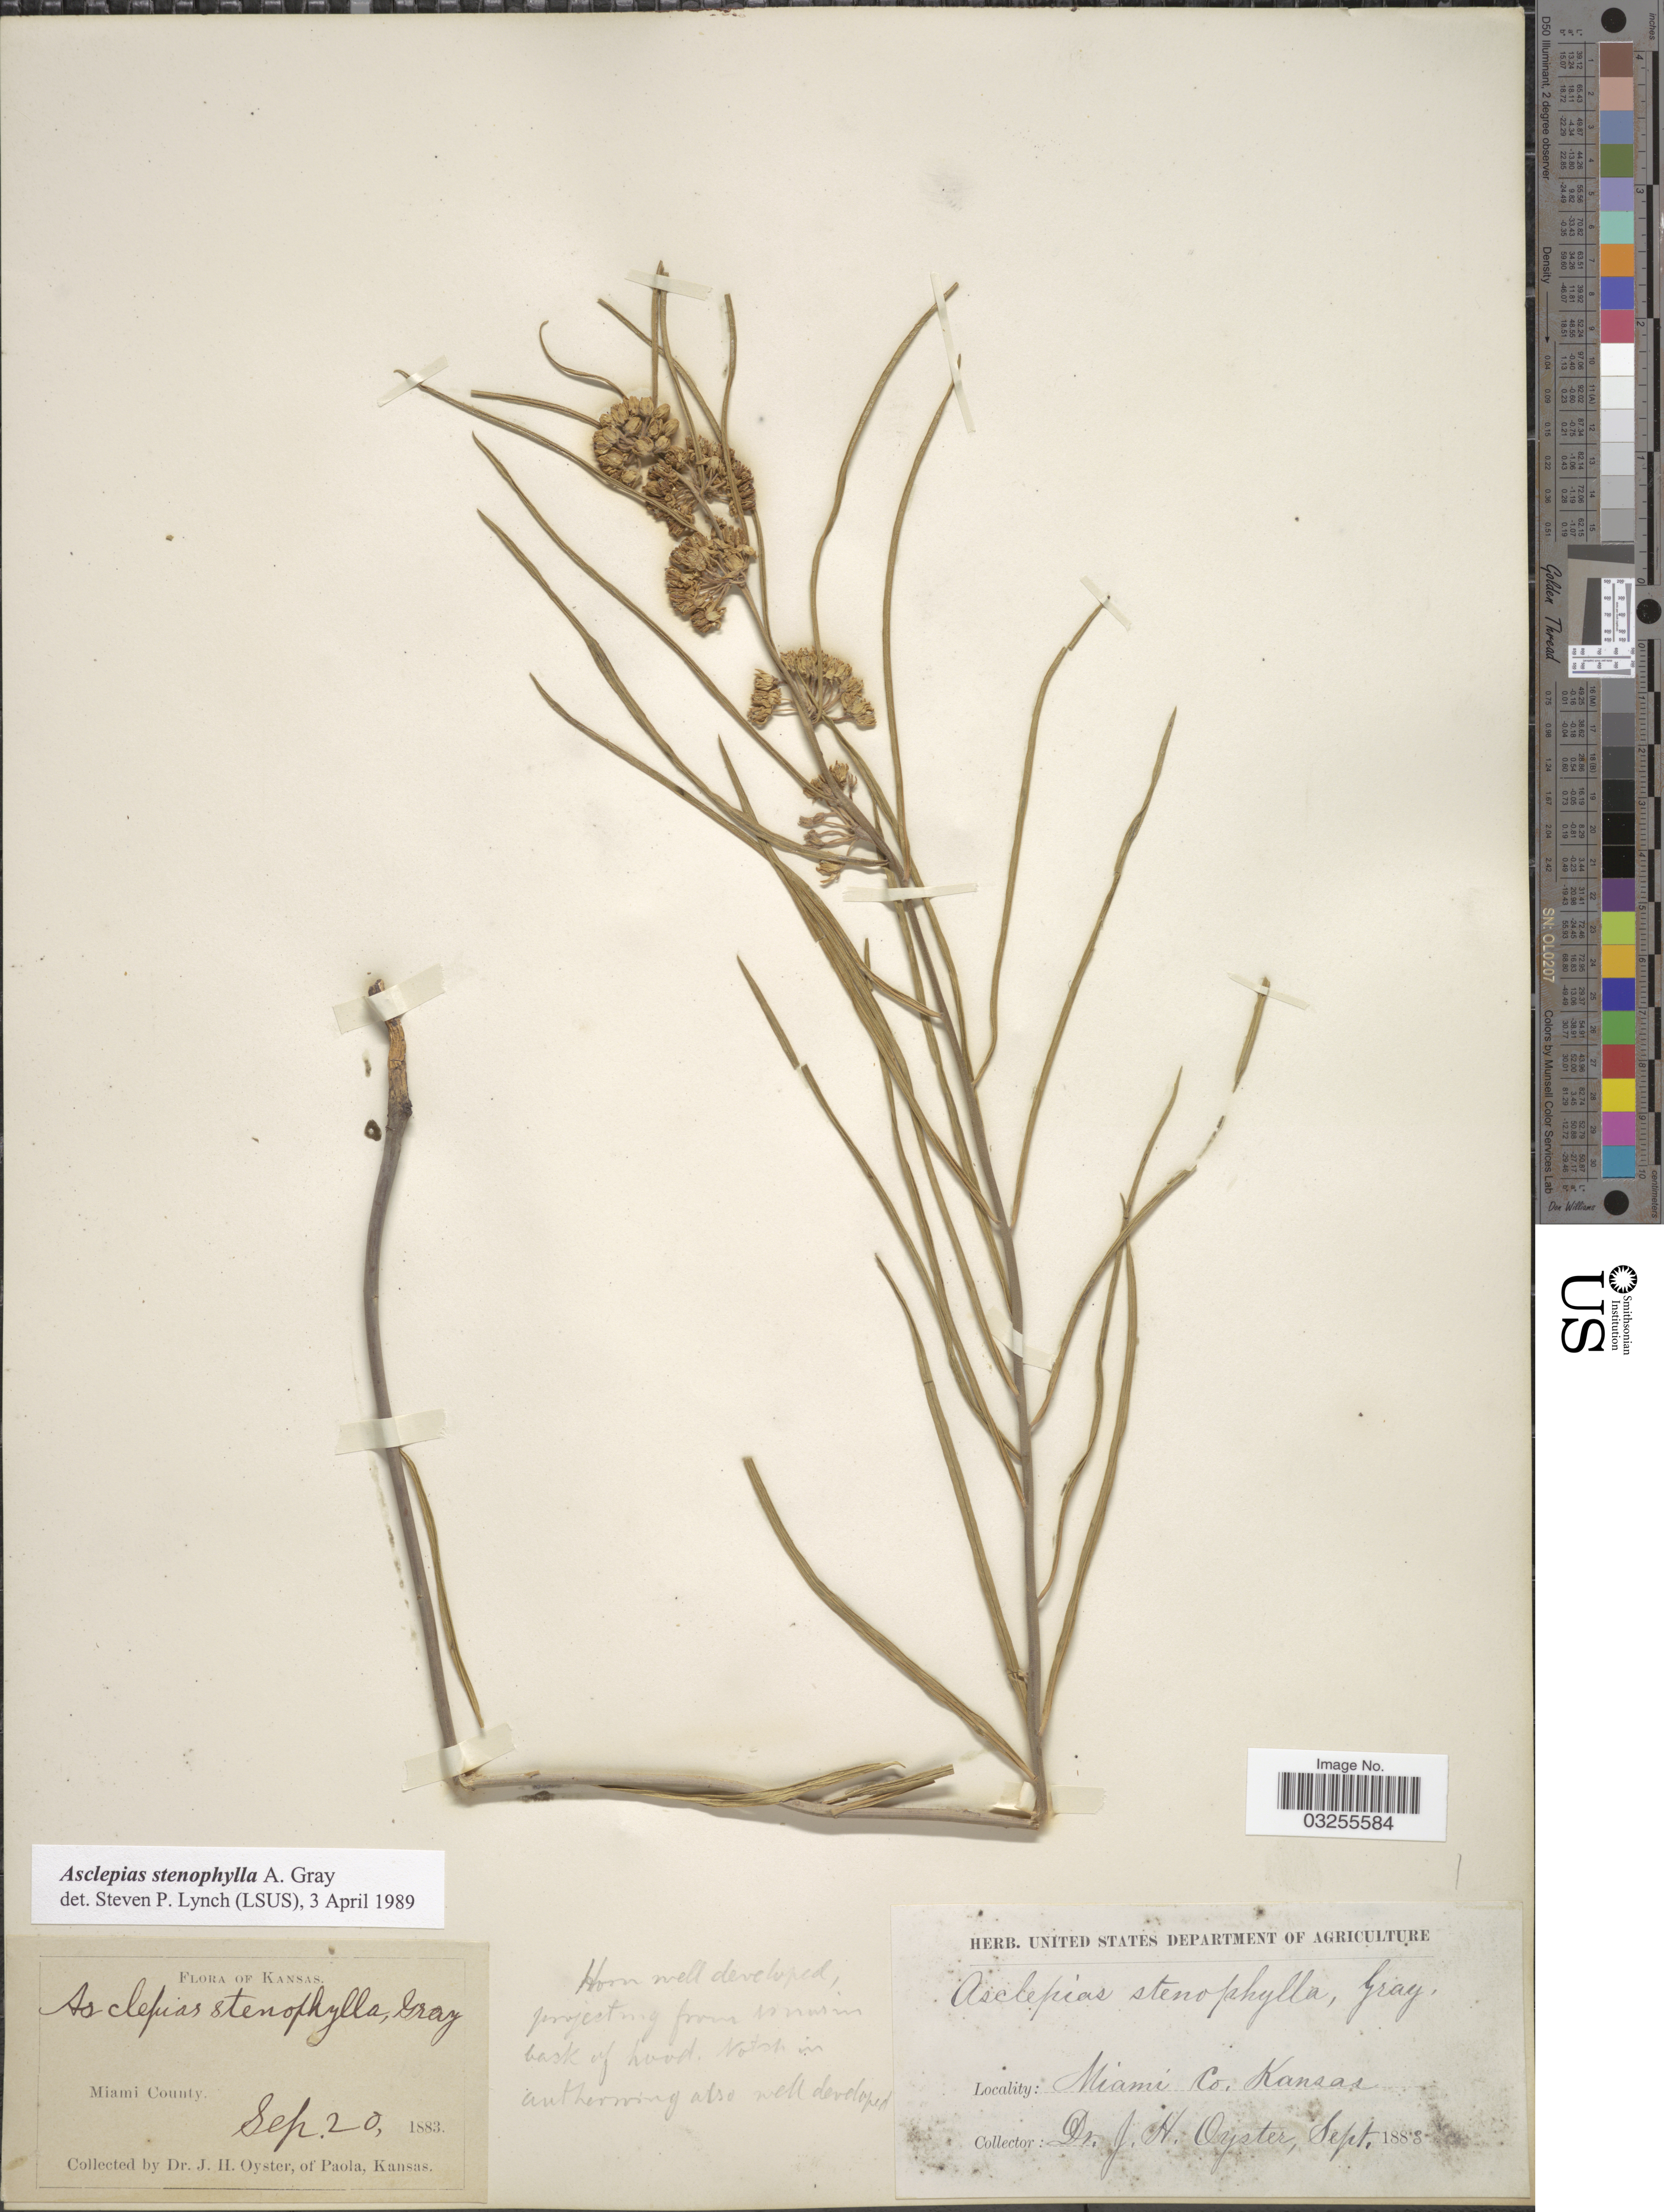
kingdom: Plantae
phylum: Tracheophyta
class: Magnoliopsida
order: Gentianales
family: Apocynaceae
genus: Asclepias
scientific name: Asclepias stenophylla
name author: A. Gray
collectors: J. H. Oyster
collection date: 1883-09-20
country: United States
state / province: Kansas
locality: Miami County.